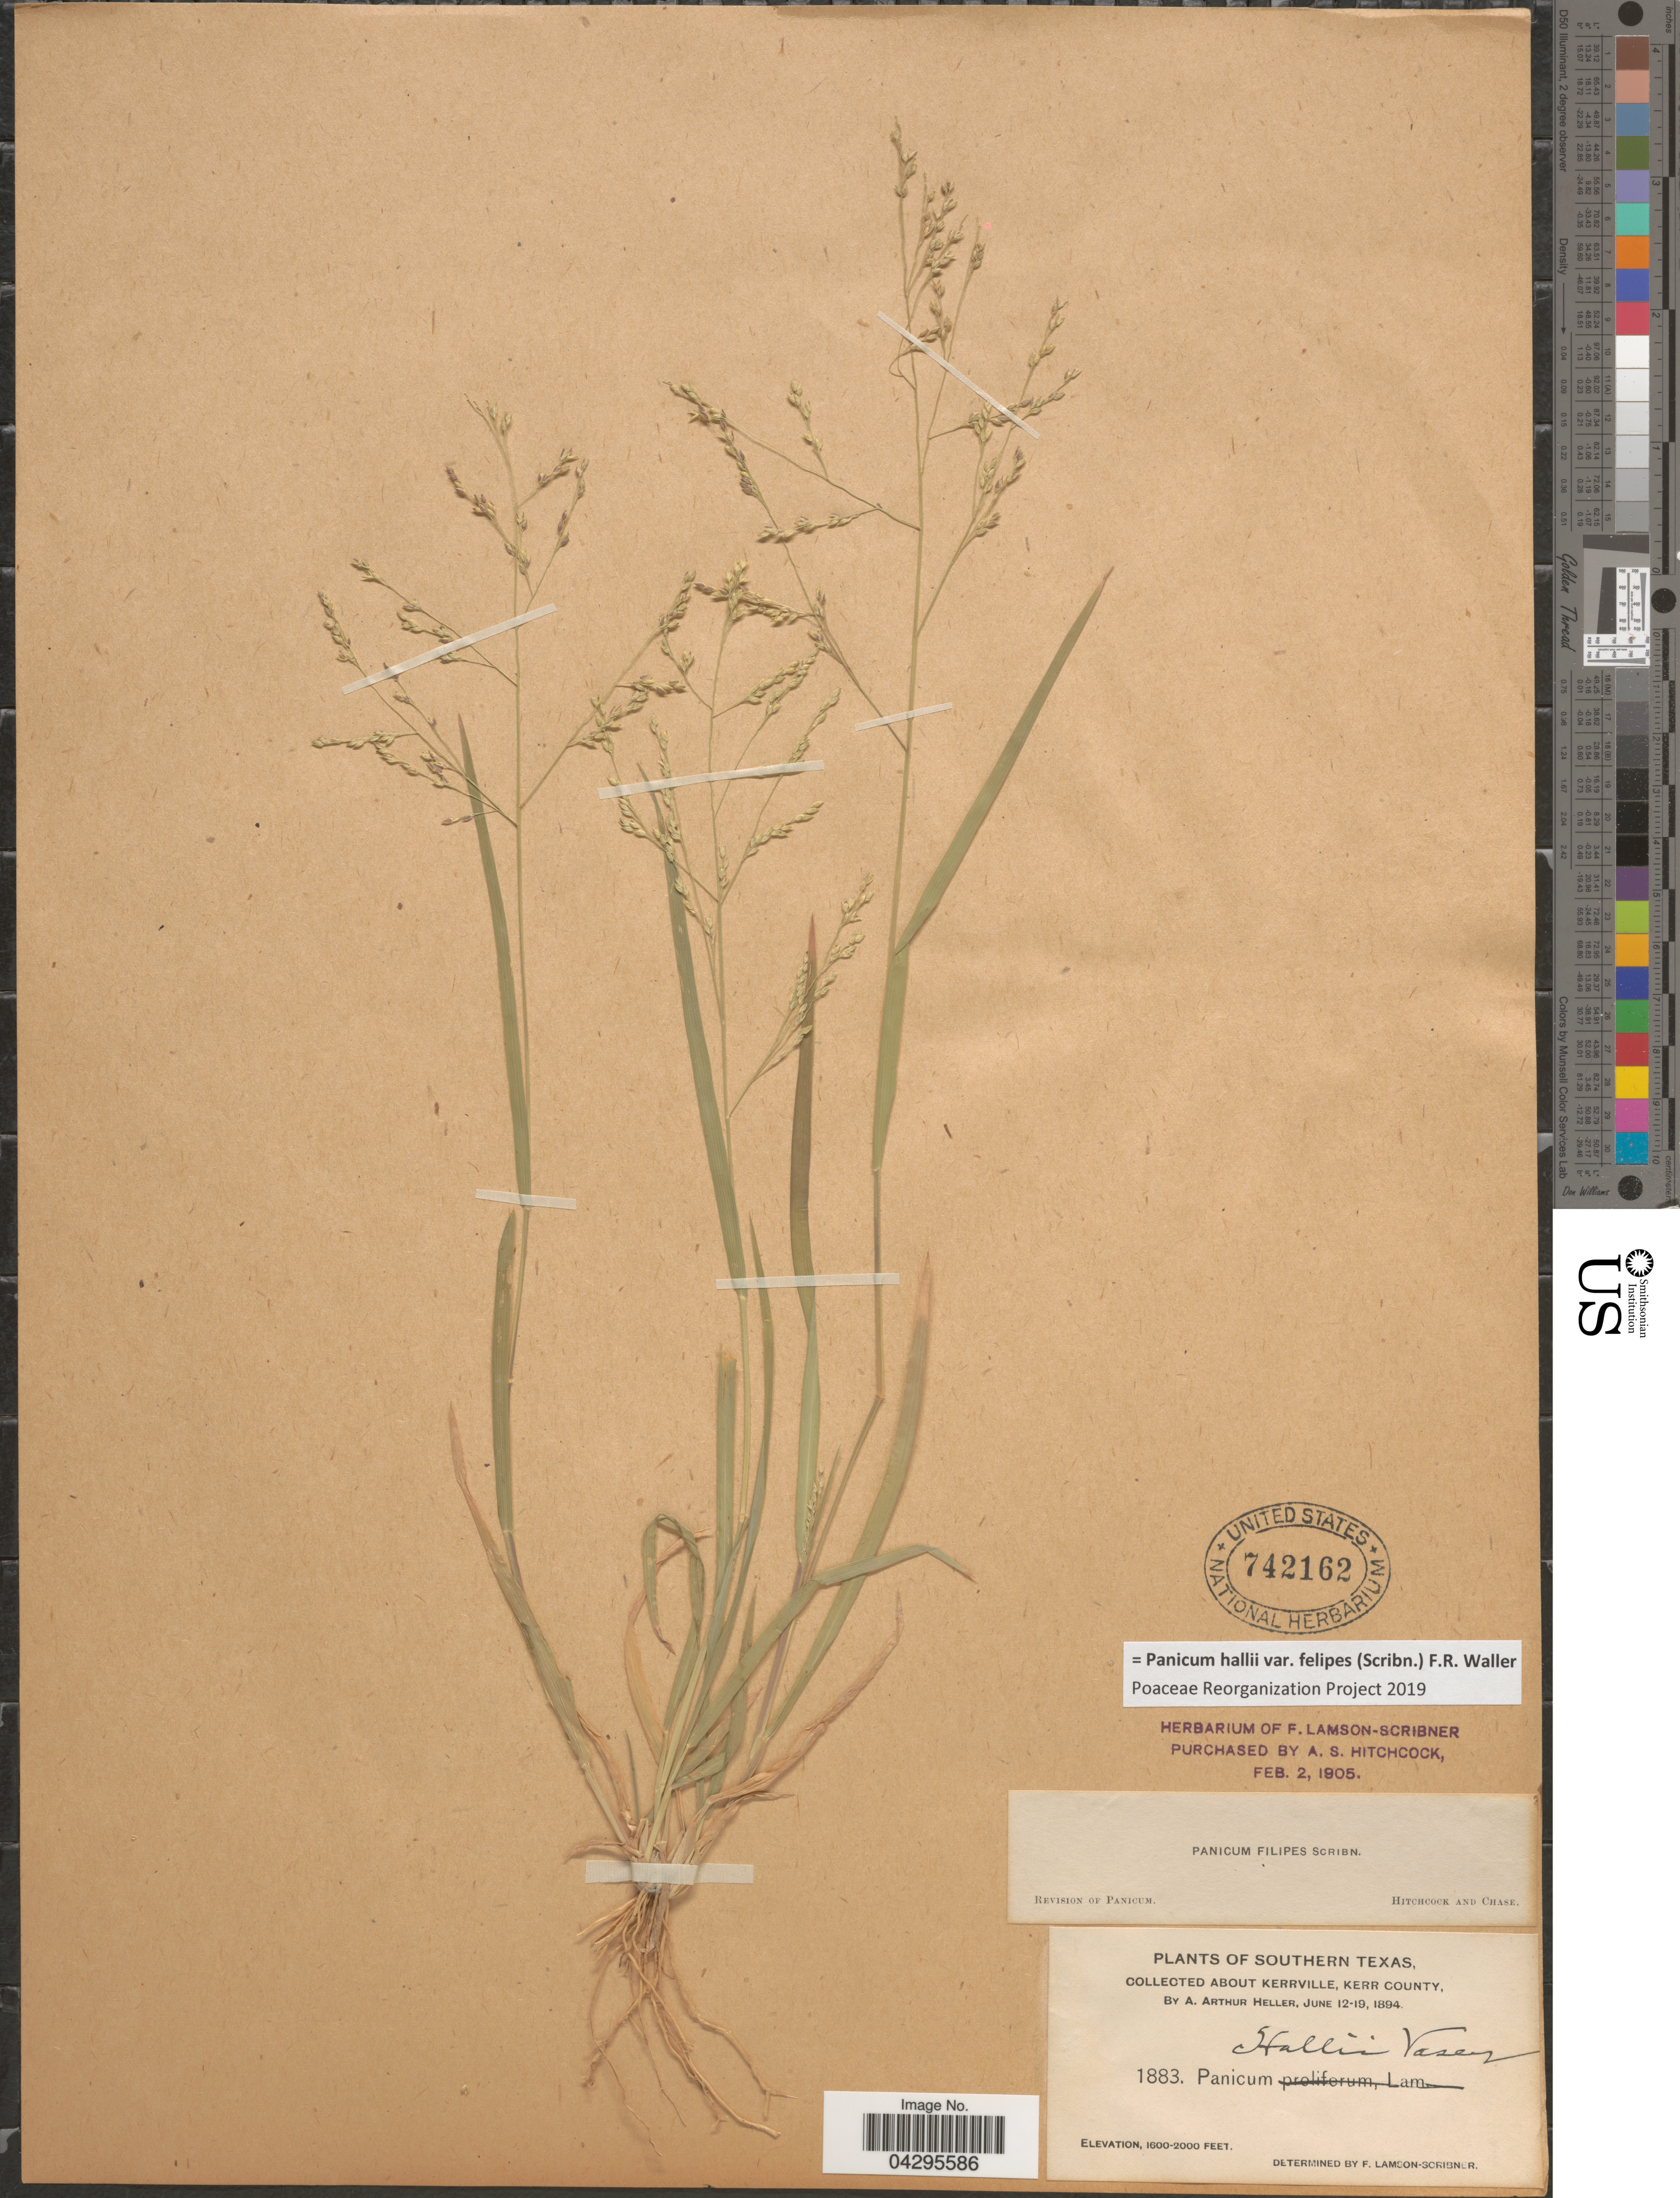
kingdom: Plantae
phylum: Tracheophyta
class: Liliopsida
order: Poales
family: Poaceae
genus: Panicum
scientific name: Panicum hallii var. felipes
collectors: A. A. Heller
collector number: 1883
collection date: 1894-06-12/1894-06-19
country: United States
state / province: Texas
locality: Southern Texas. About Kerrville, Kerr County.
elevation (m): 488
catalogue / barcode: US 742162